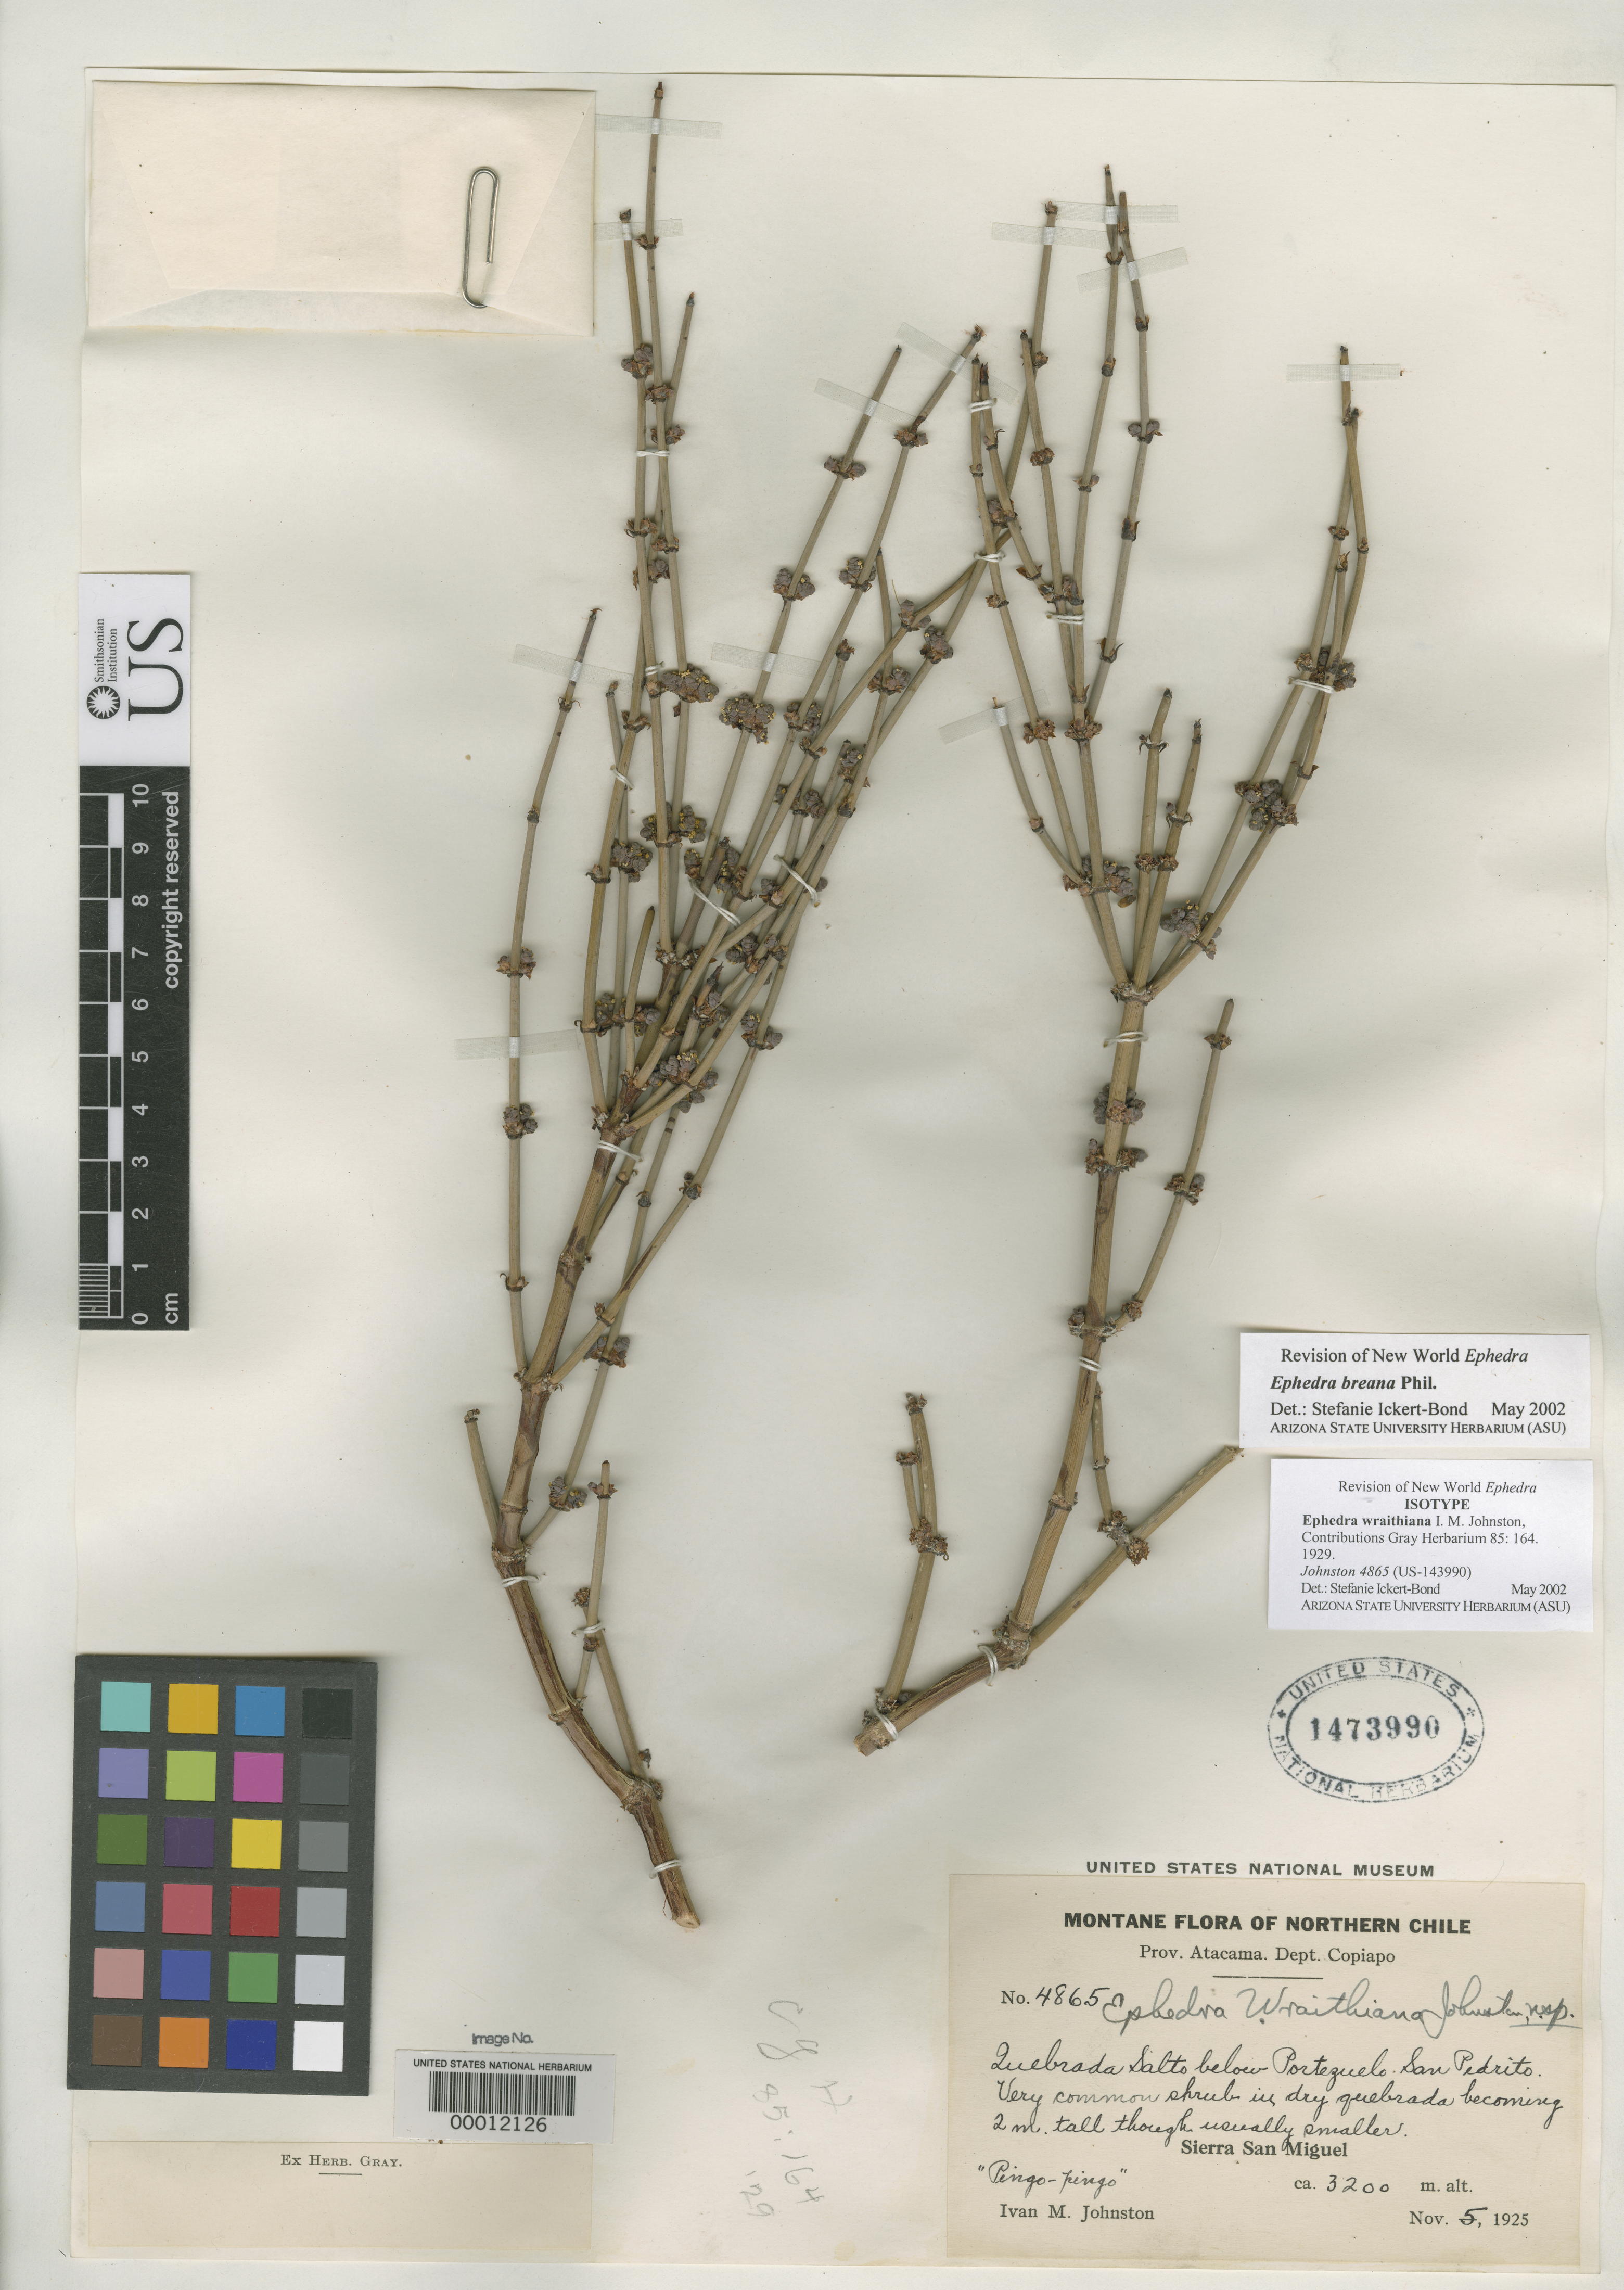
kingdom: Plantae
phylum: Tracheophyta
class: Gnetopsida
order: Ephedrales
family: Ephedraceae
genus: Ephedra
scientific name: Ephedra wraithiana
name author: I.M. Johnst.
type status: Isotype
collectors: I.M. Johnston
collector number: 4865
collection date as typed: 05 Nov 1925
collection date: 1925-11-05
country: Chile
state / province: Atacama (III)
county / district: Copiapó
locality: Below Portezuelo de San Pedrito.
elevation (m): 3200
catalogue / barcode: US 1473990